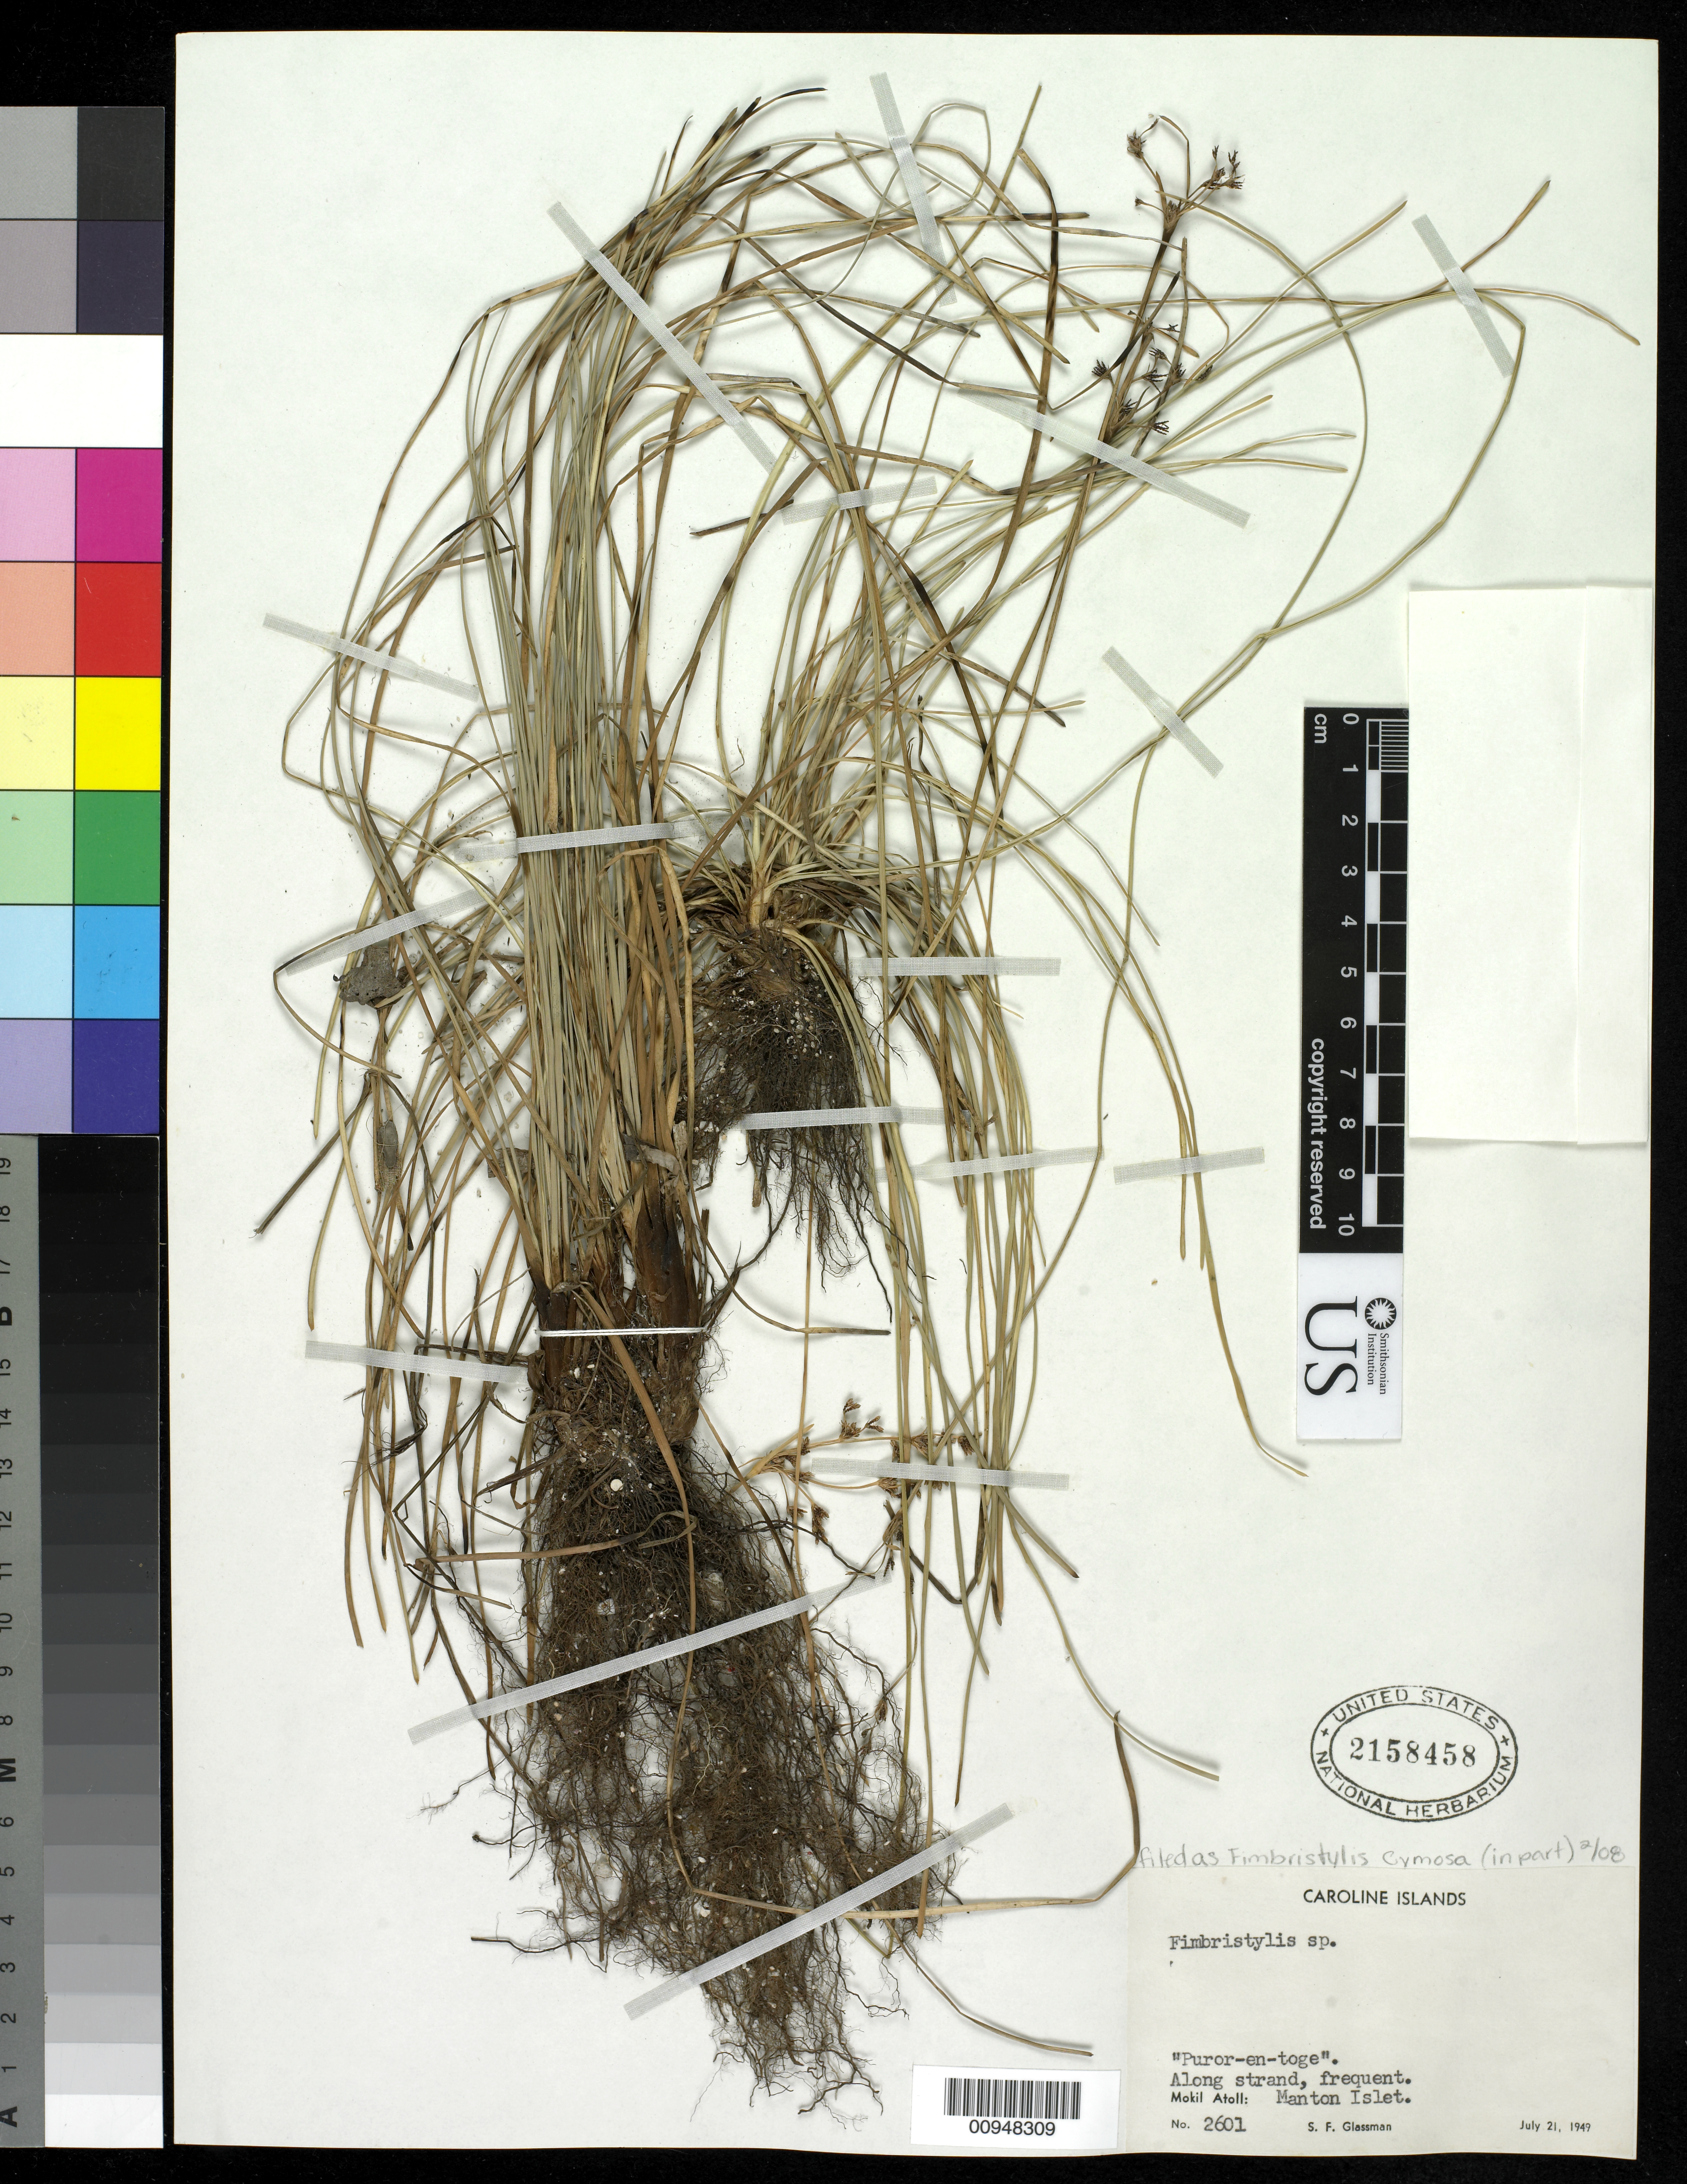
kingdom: Plantae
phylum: Tracheophyta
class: Liliopsida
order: Poales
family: Cyperaceae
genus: Fimbristylis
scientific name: Fimbristylis cymosa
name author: R. Br.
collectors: S. F. Glassman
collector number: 2601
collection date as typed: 21 Jul 1949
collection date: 1949-07-21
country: Micronesia, Federated States of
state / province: Pohnpei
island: Mwokil (Mokil) Atoll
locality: Along strand.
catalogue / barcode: US 2158458